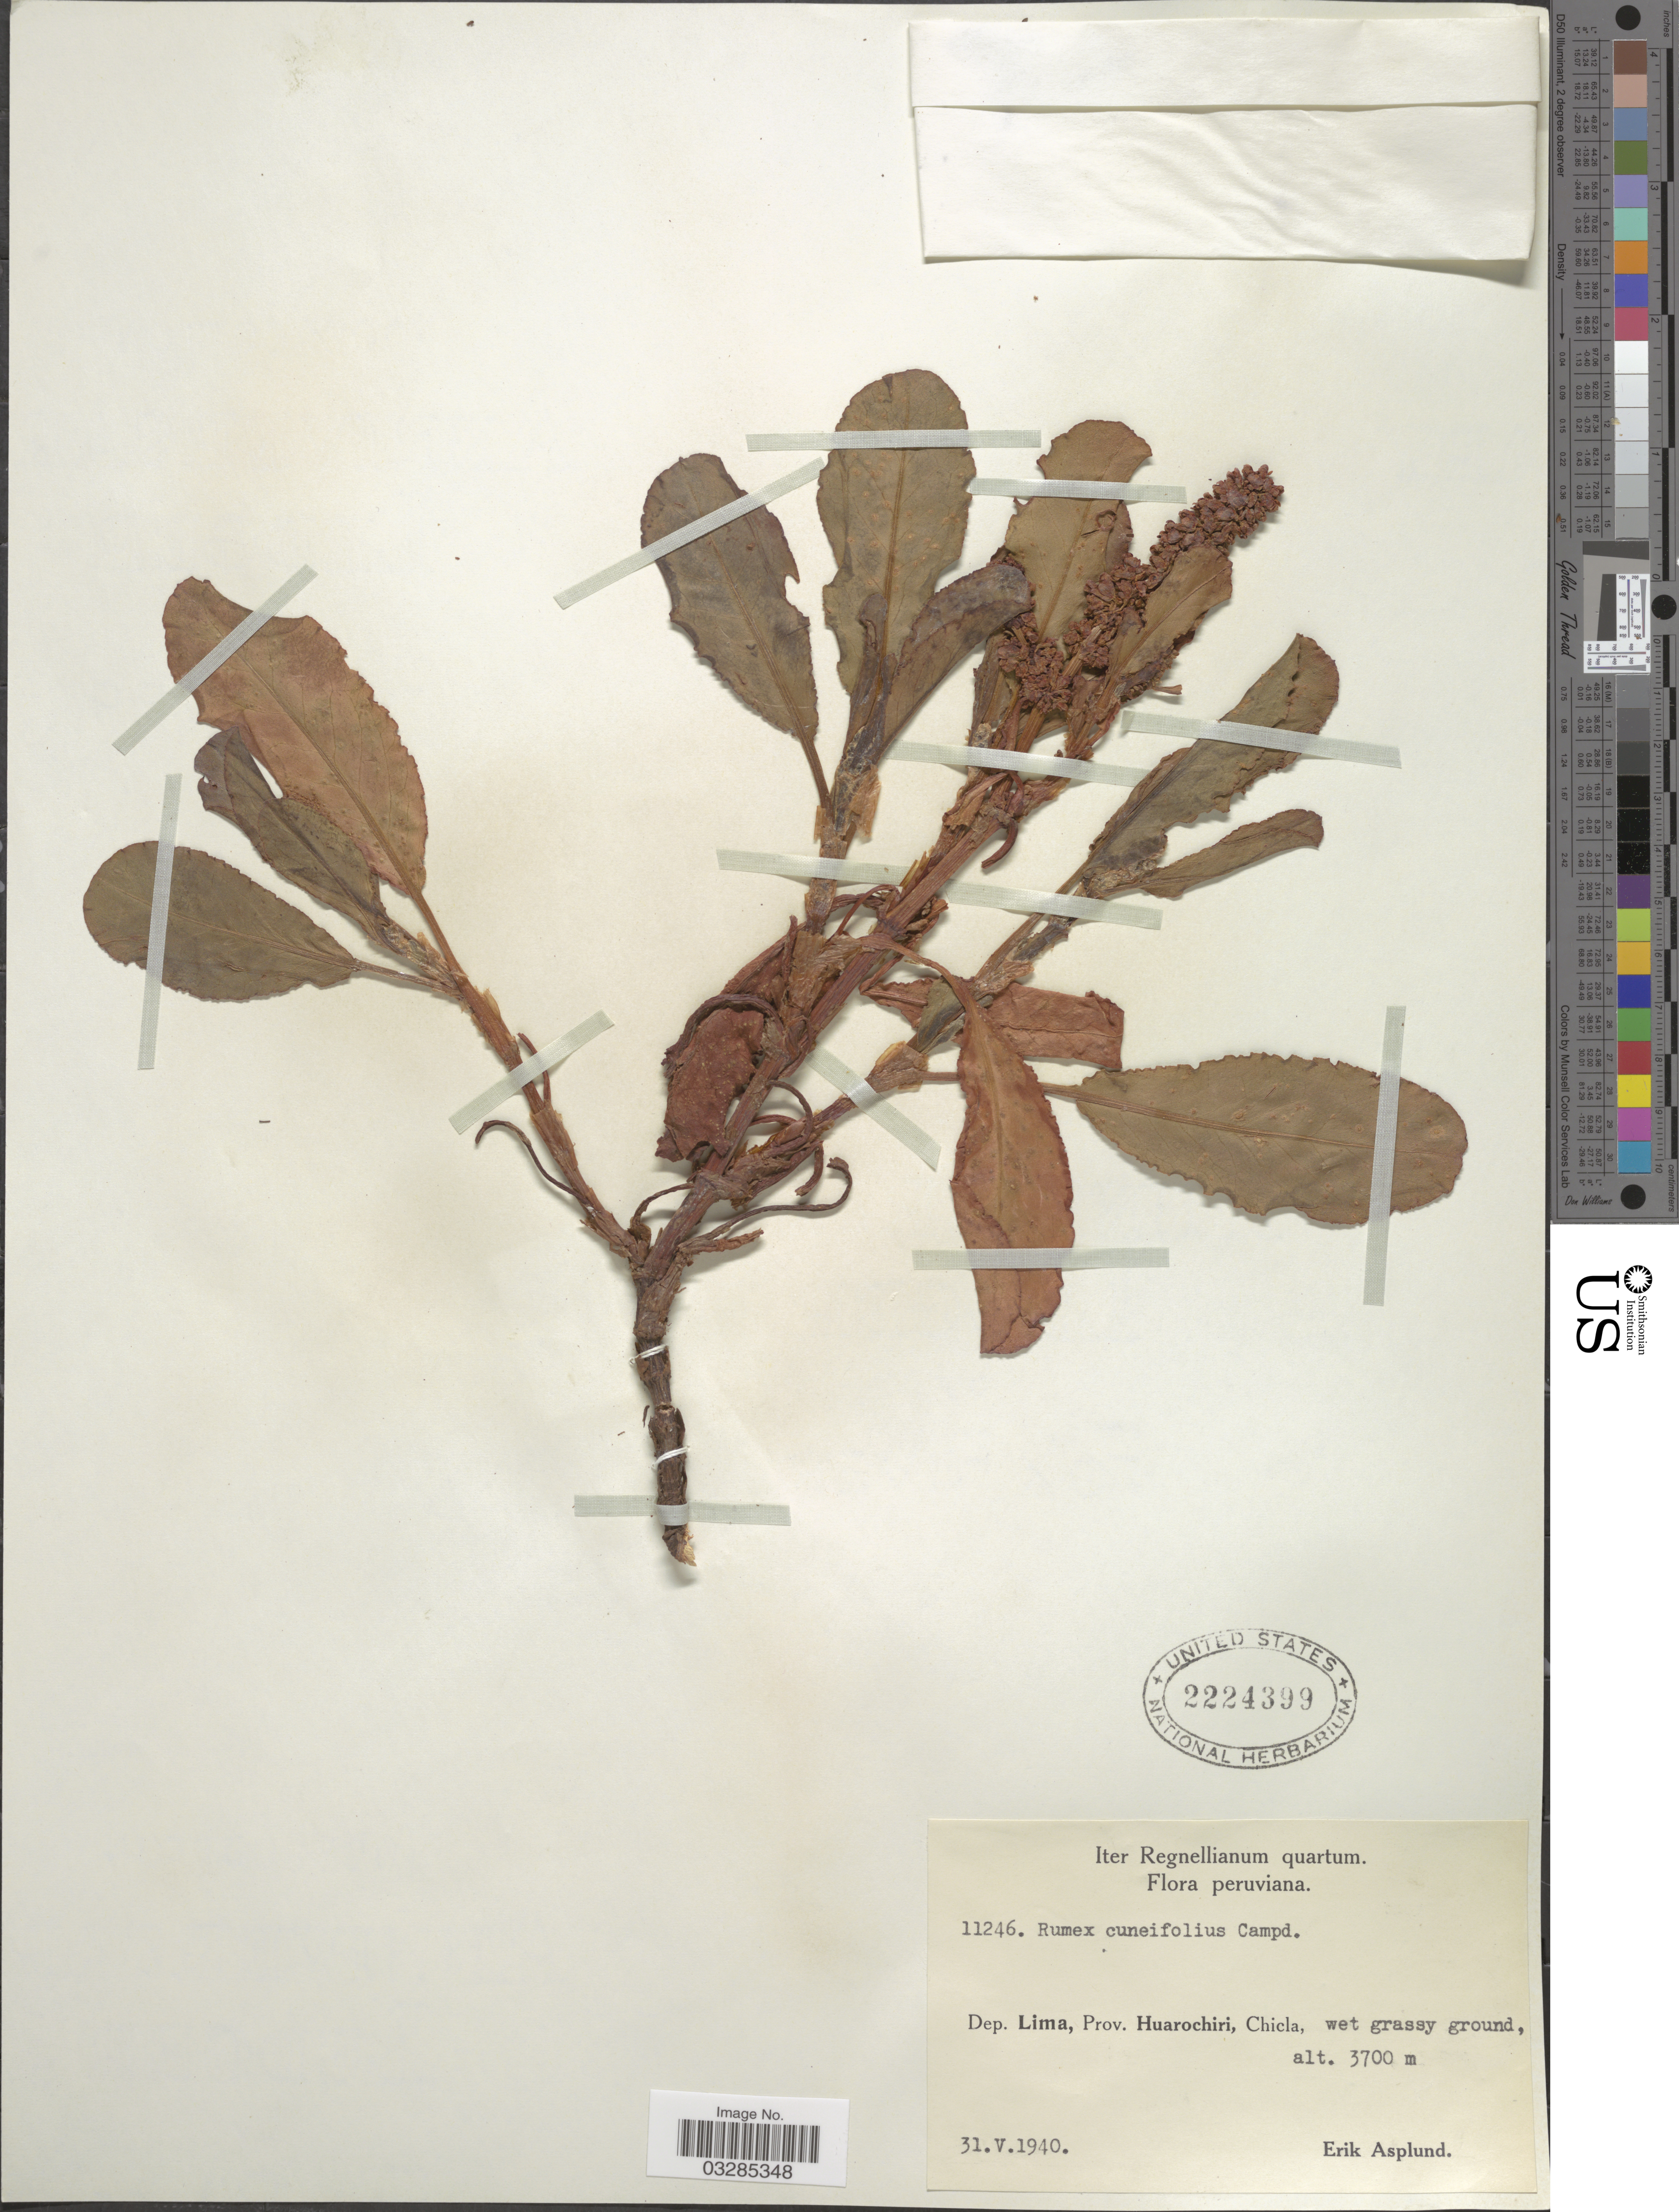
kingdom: Plantae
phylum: Tracheophyta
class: Magnoliopsida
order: Caryophyllales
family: Polygonaceae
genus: Rumex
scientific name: Rumex cuneifolius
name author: Campd.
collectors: E. Asplund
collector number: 11246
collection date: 1940-05-31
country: Peru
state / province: Lima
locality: Dep. Lima, Prov. Huarochiri, Chicla.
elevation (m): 3700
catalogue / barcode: US 2224399